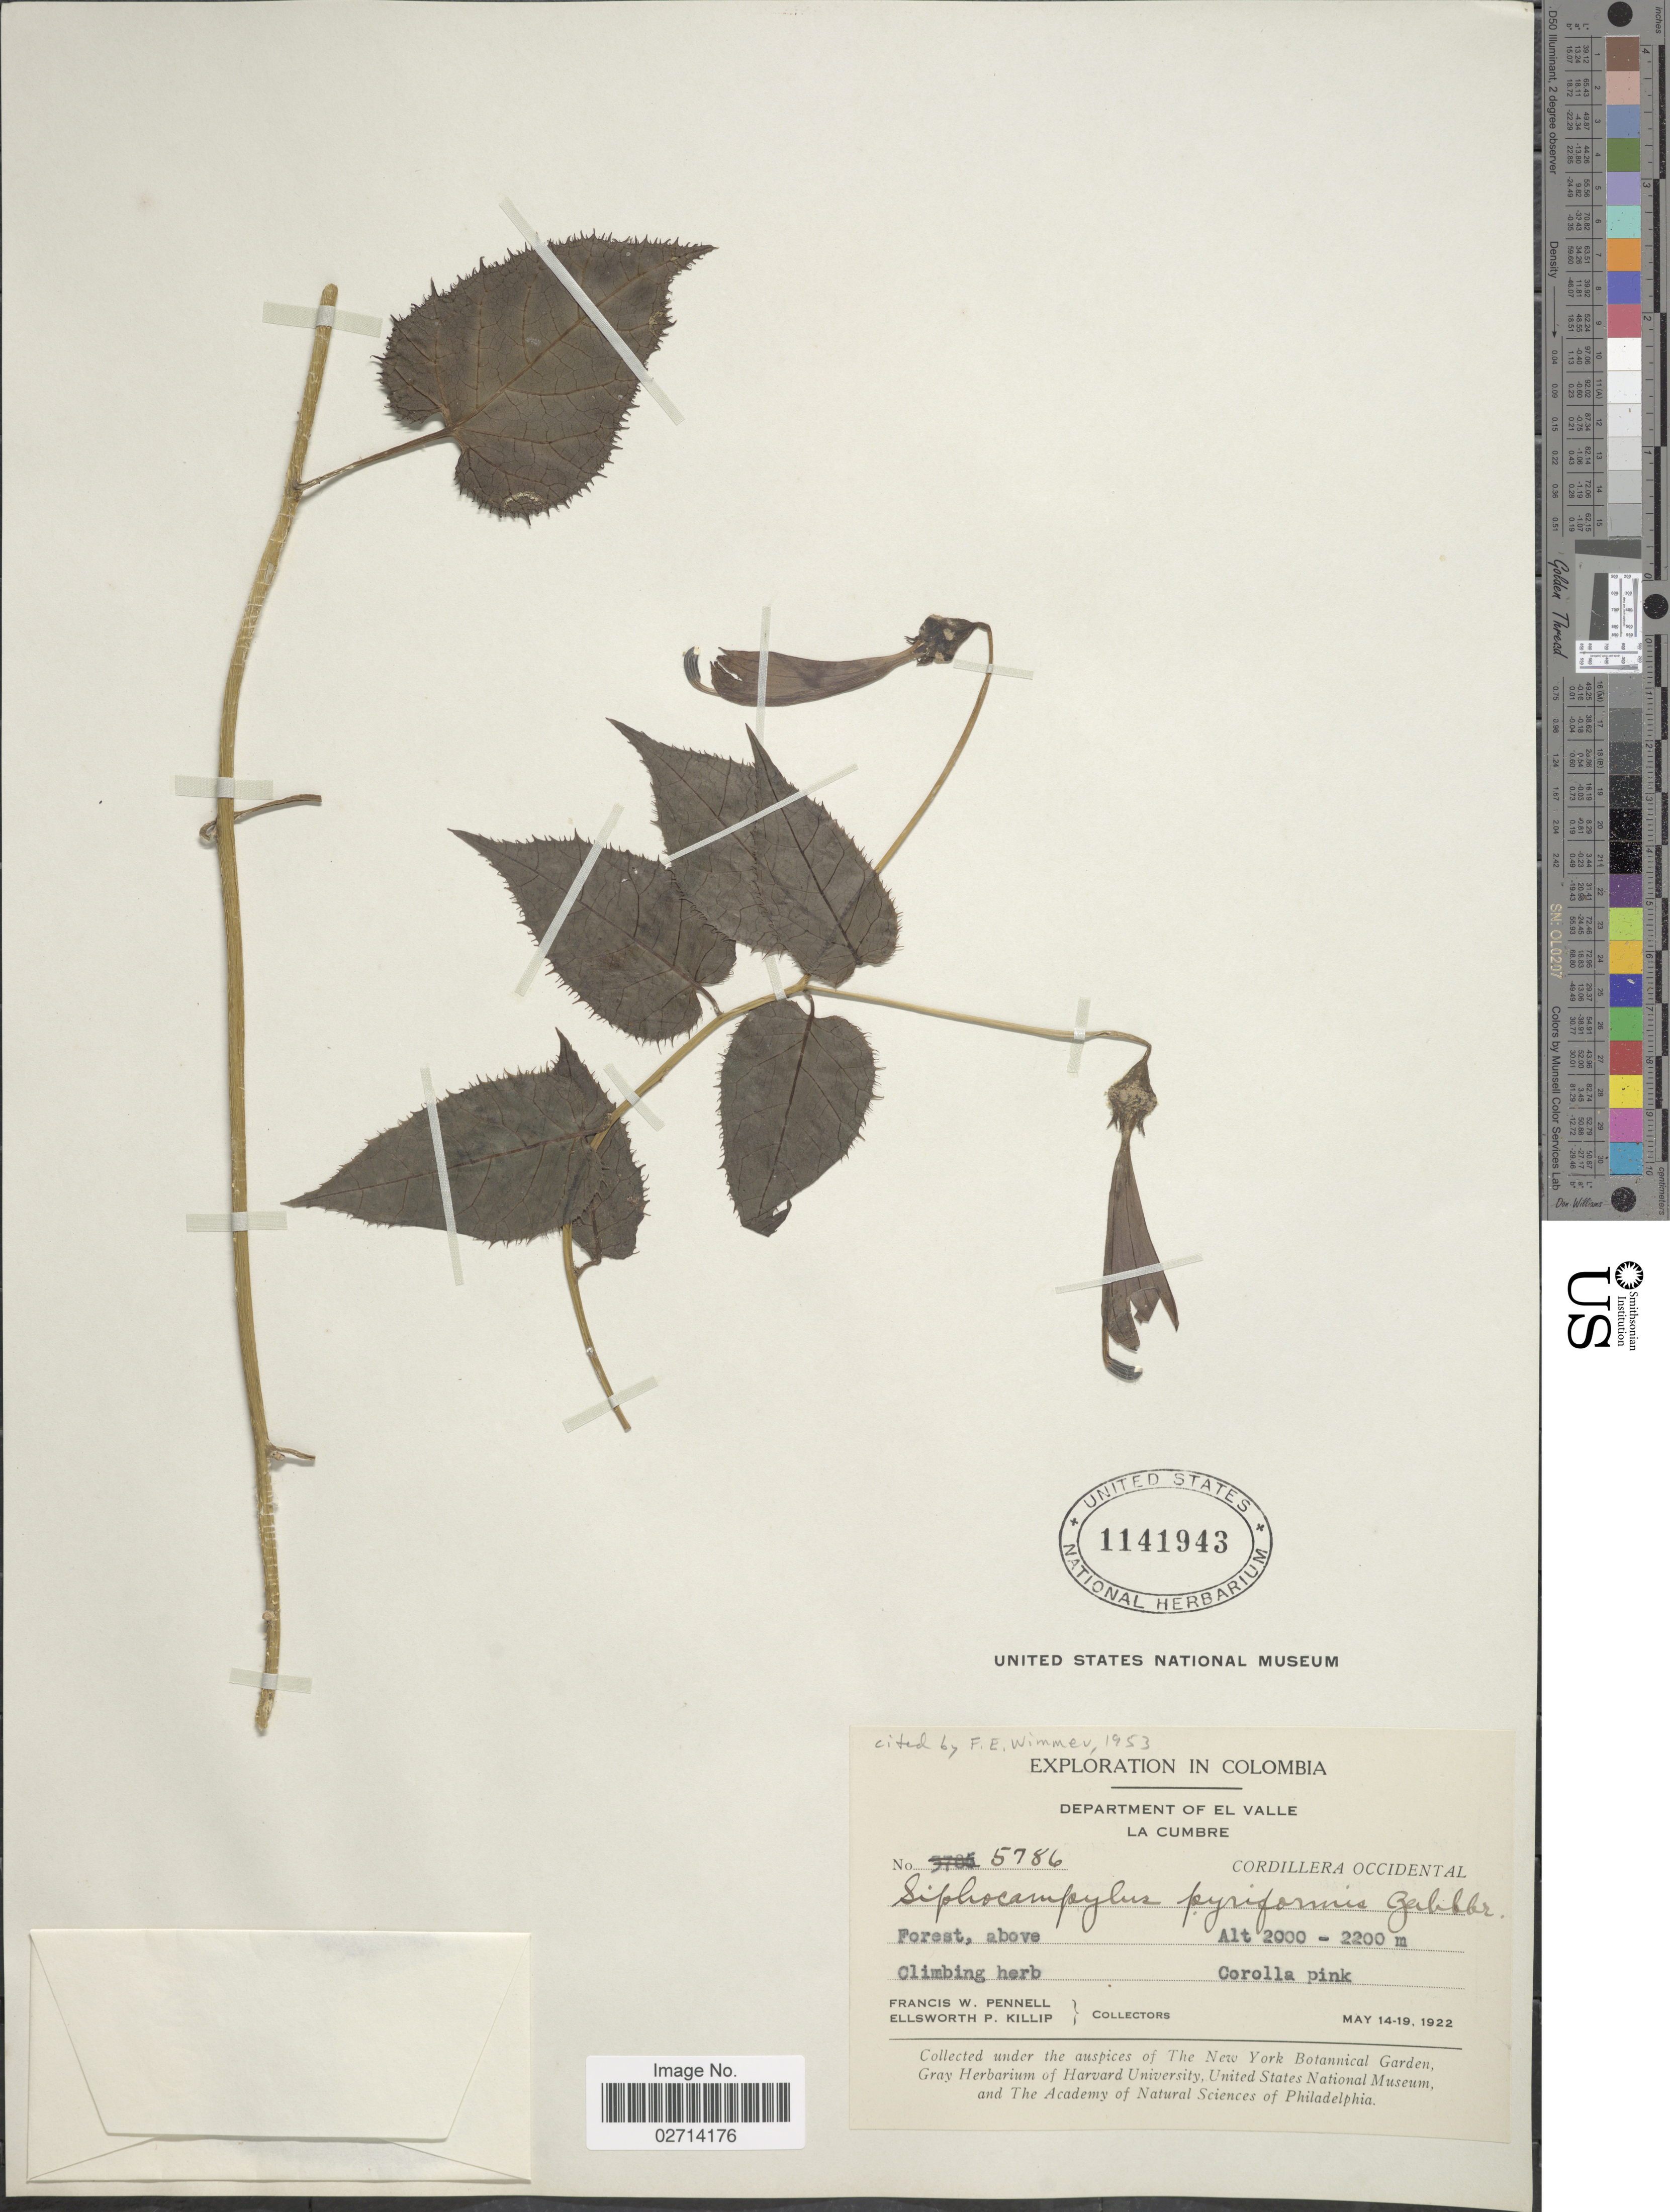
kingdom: Plantae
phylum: Tracheophyta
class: Magnoliopsida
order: Asterales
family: Campanulaceae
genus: Siphocampylus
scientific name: Siphocampylus pyriformis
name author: Zahlbr.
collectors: F. W. Pennell & E. P. Killip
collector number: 5786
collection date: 1922-05-14/1922-05-19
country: Colombia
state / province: Valle del Cauca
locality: Department of El Valle, La Cumbre, Cordillera Occidental, forest, above.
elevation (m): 2000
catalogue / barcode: US 1141943